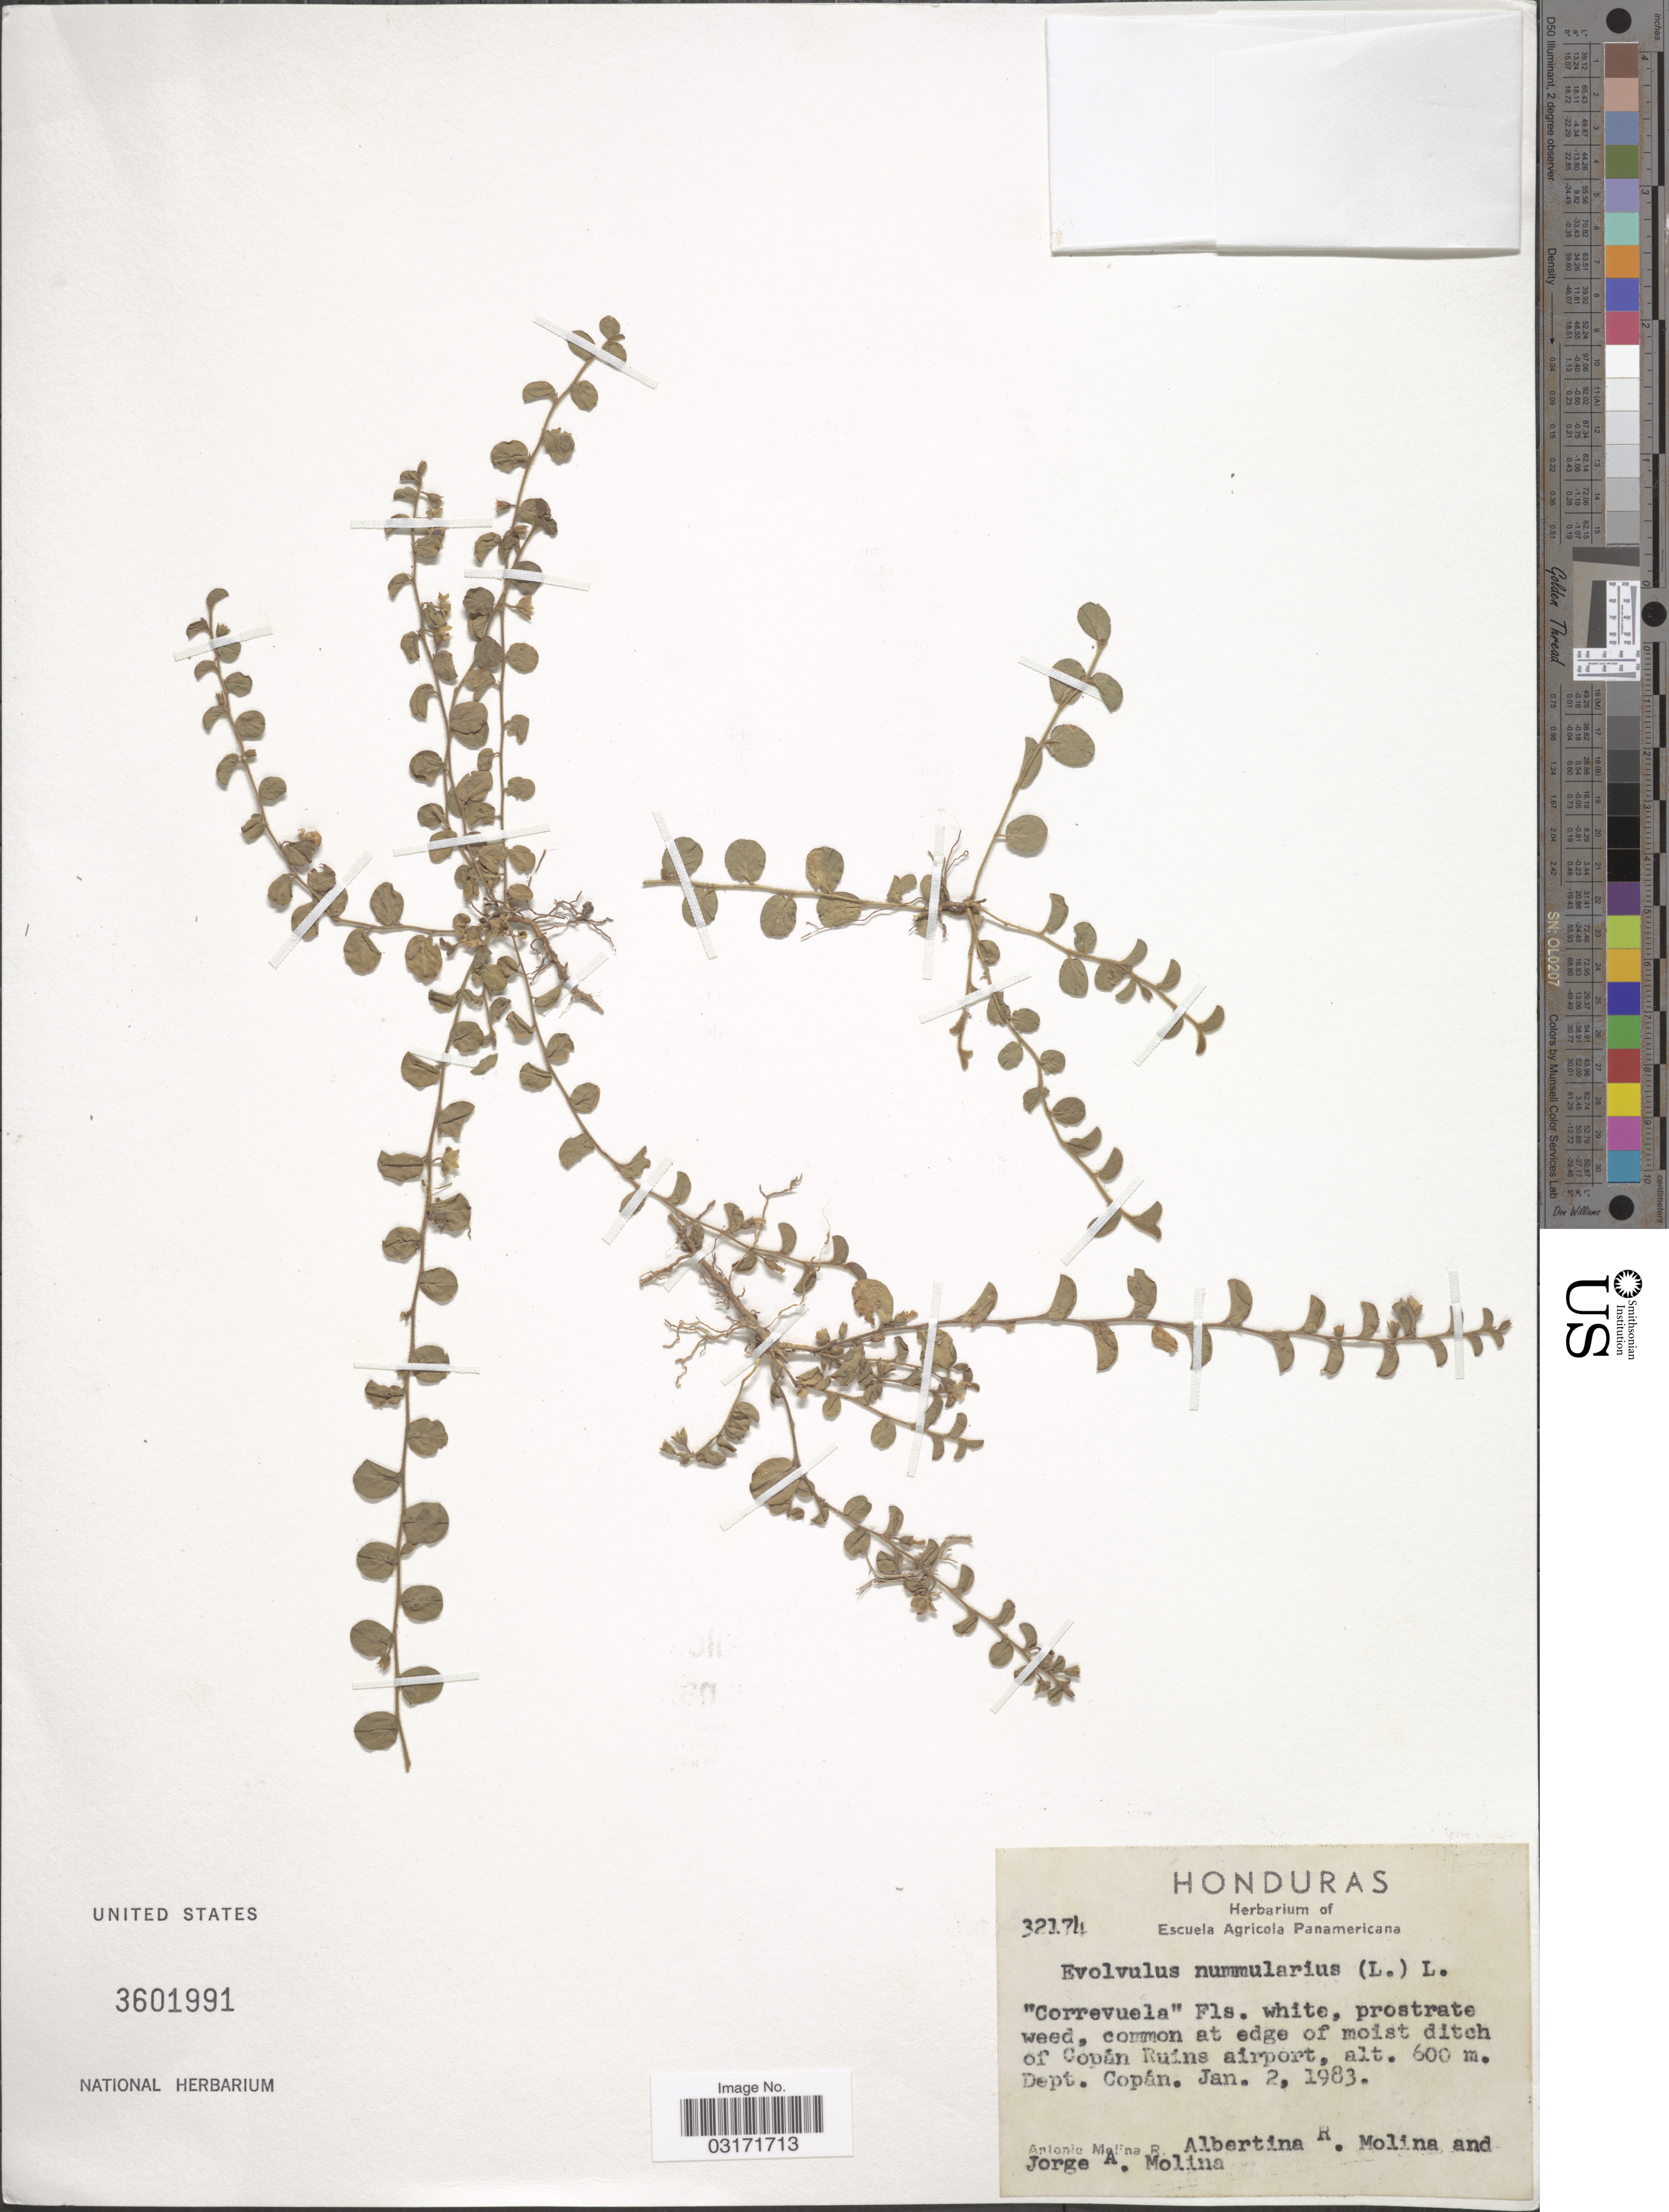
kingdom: Plantae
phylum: Tracheophyta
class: Magnoliopsida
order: Solanales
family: Convolvulaceae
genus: Evolvulus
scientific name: Evolvulus nummularius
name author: (L.) L.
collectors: A. Molina R., A. R. Molina & J. A. Molina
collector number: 32174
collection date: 1983-01-02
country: Honduras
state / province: Copán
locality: Common at edge of moist ditch of Copán Ruins airport, Dept. Copán.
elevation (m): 600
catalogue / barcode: US 3601991